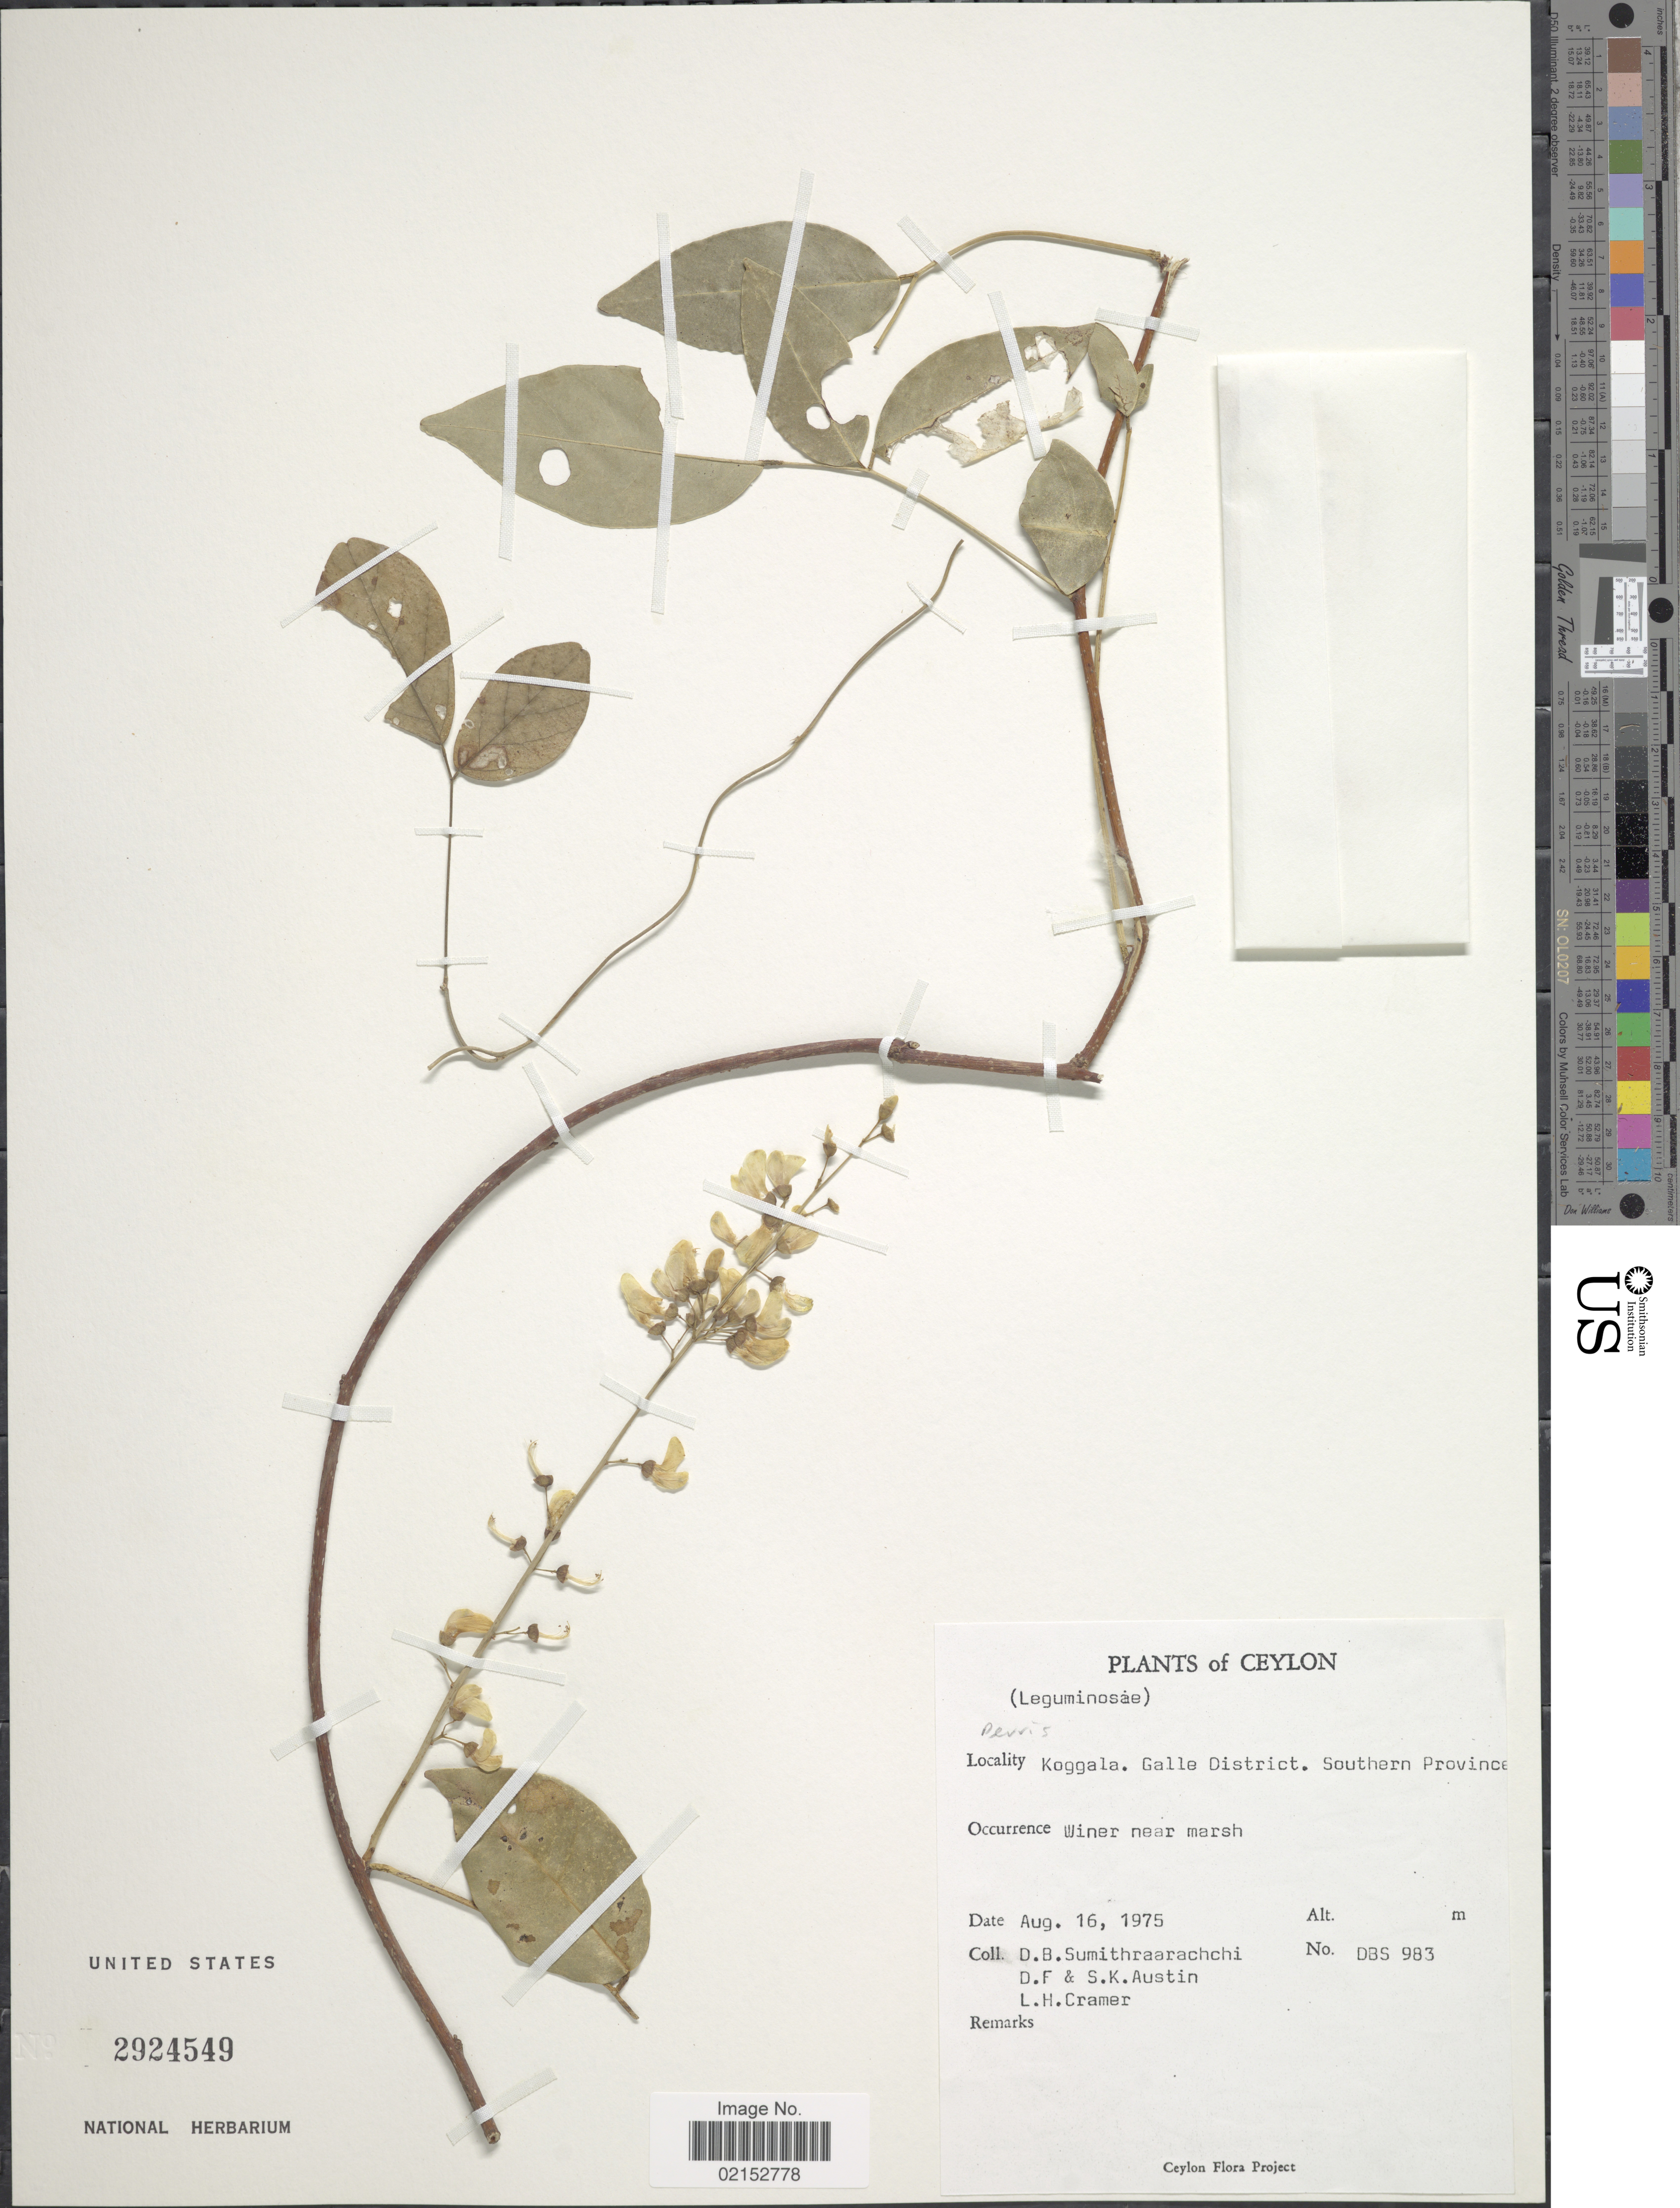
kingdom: Plantae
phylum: Tracheophyta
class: Magnoliopsida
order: Fabales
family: Fabaceae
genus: Derris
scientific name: Derris sp.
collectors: D. B. Sumithraarachchi, D. Austin, S. Austin & L. H. Cramer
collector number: DBS 983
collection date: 1975-08-16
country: Sri Lanka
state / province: Southern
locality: Ceylon, Koggala, Galle District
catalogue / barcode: US 2924549